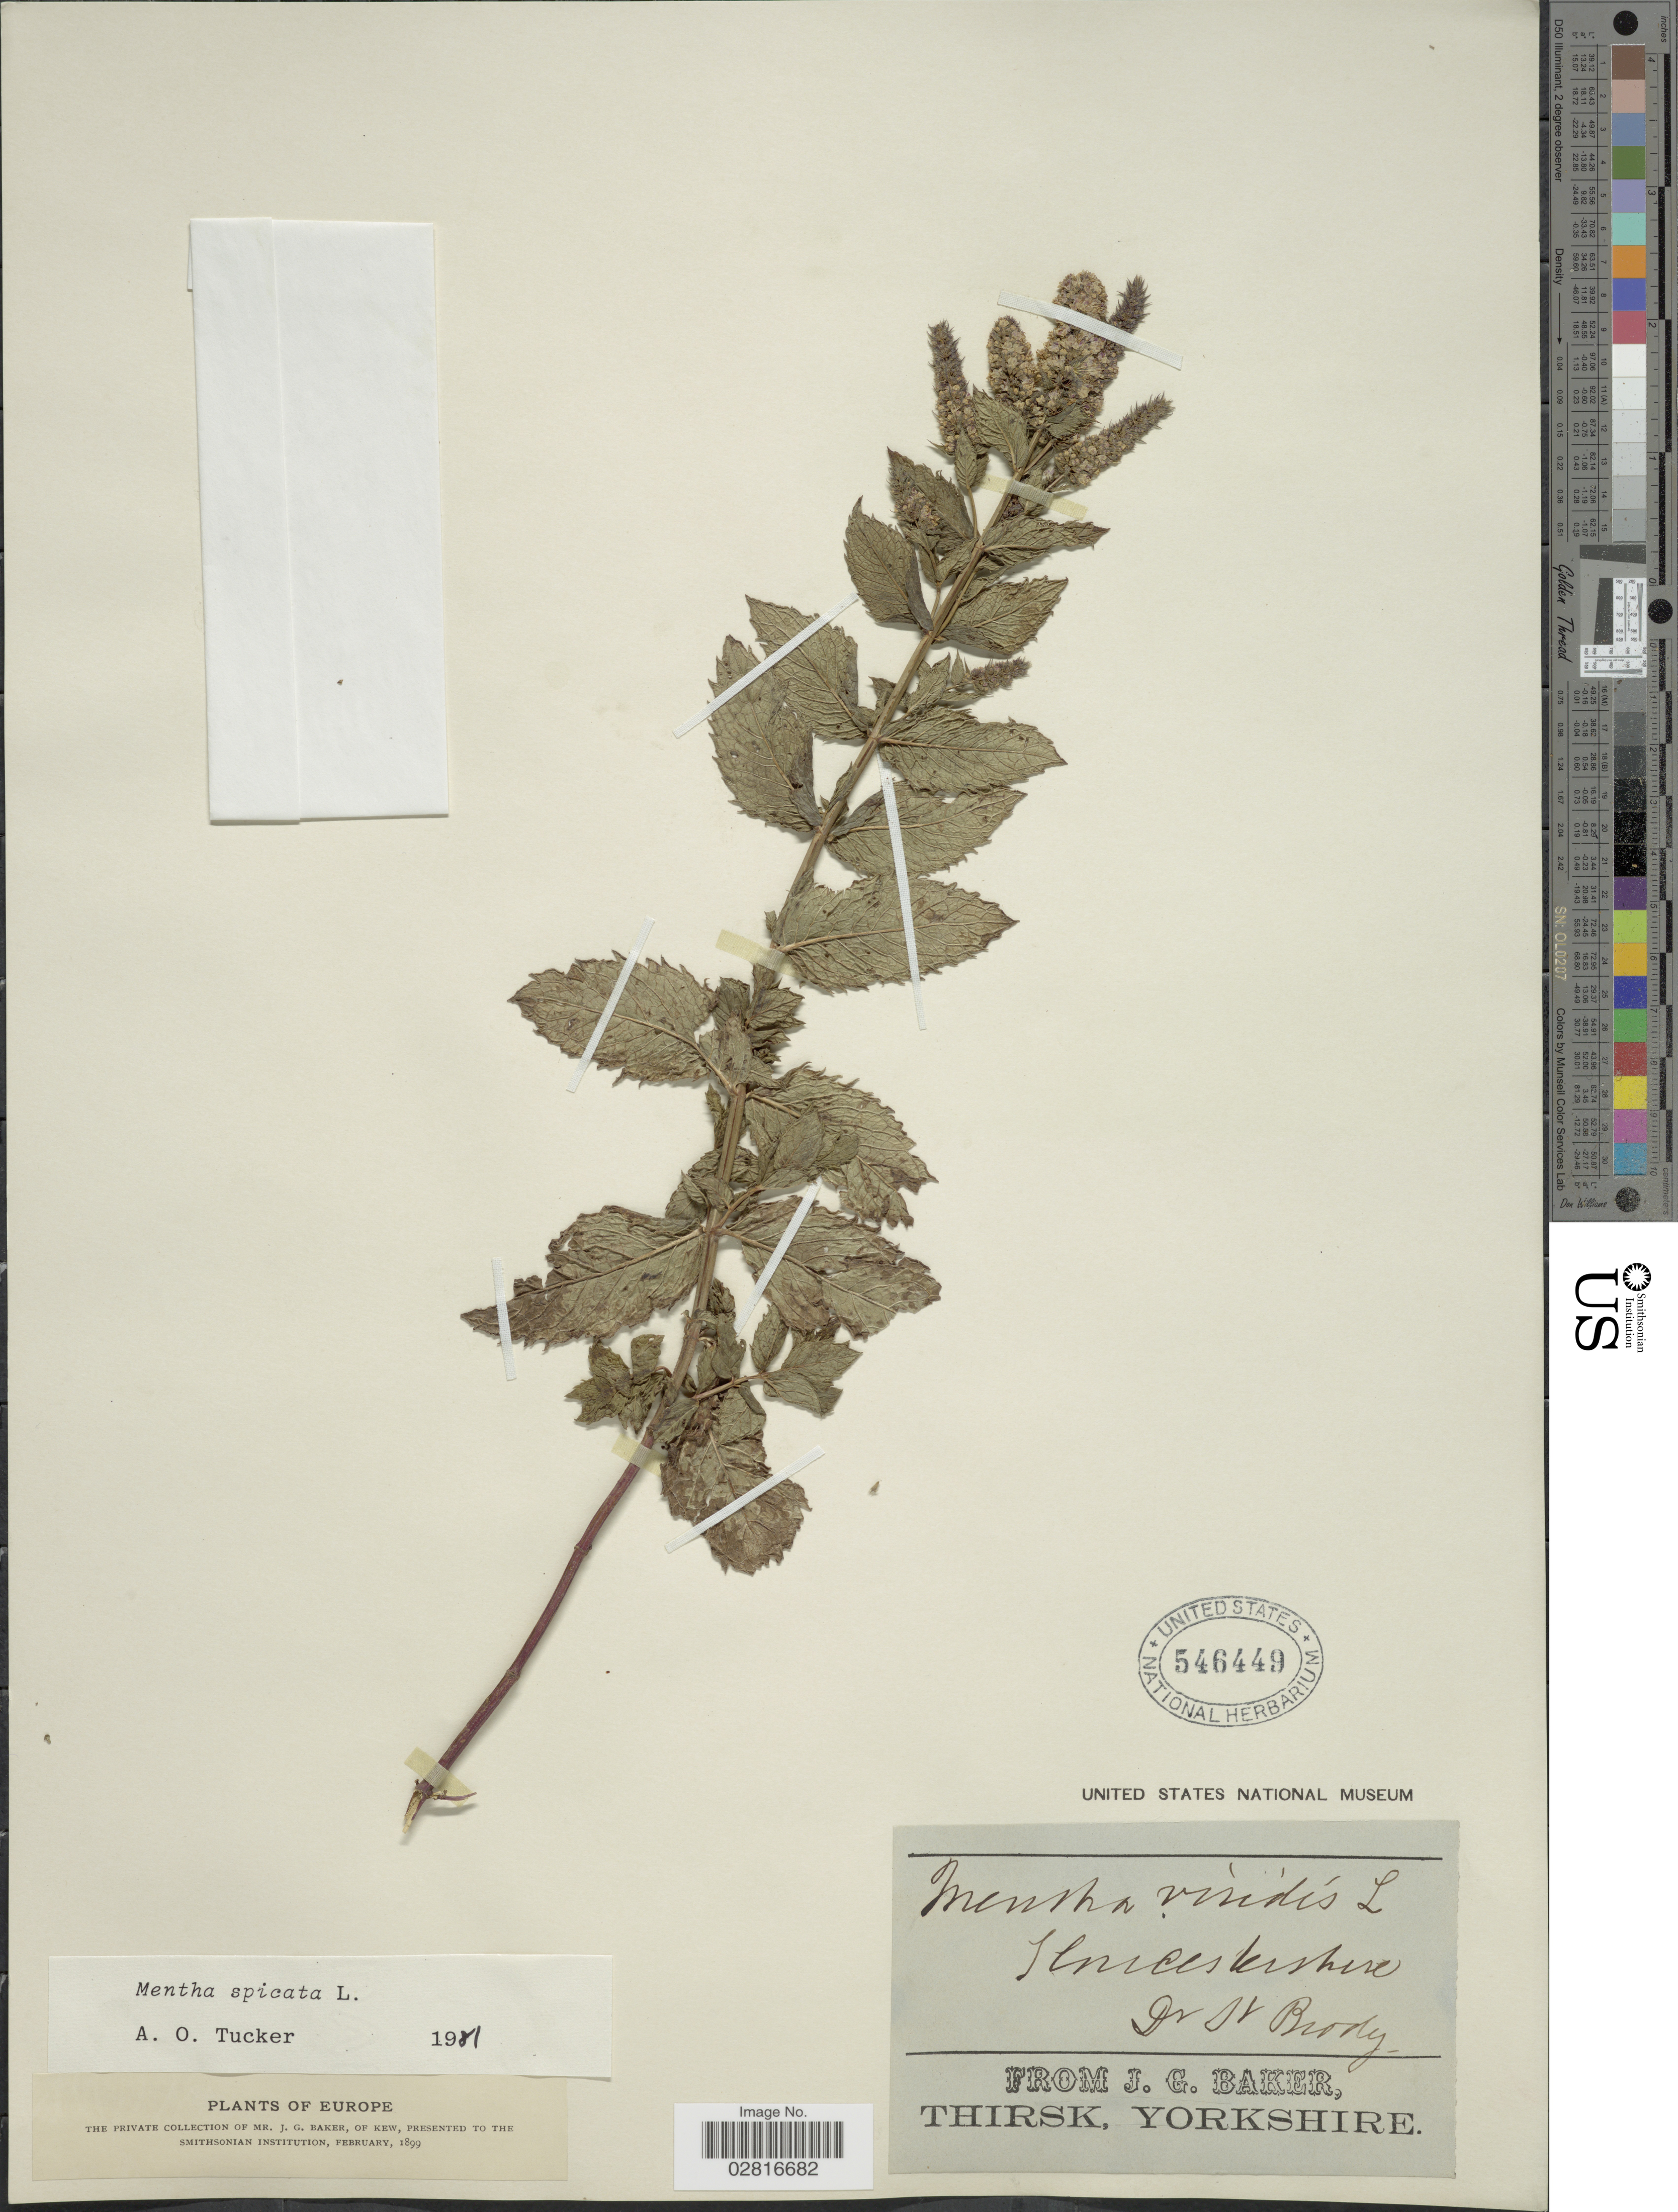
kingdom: Plantae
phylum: Tracheophyta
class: Magnoliopsida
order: Lamiales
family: Lamiaceae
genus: Mentha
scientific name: Mentha spicata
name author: L.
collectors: S. Brody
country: United Kingdom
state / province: England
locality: Lincolnshire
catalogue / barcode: US 546449